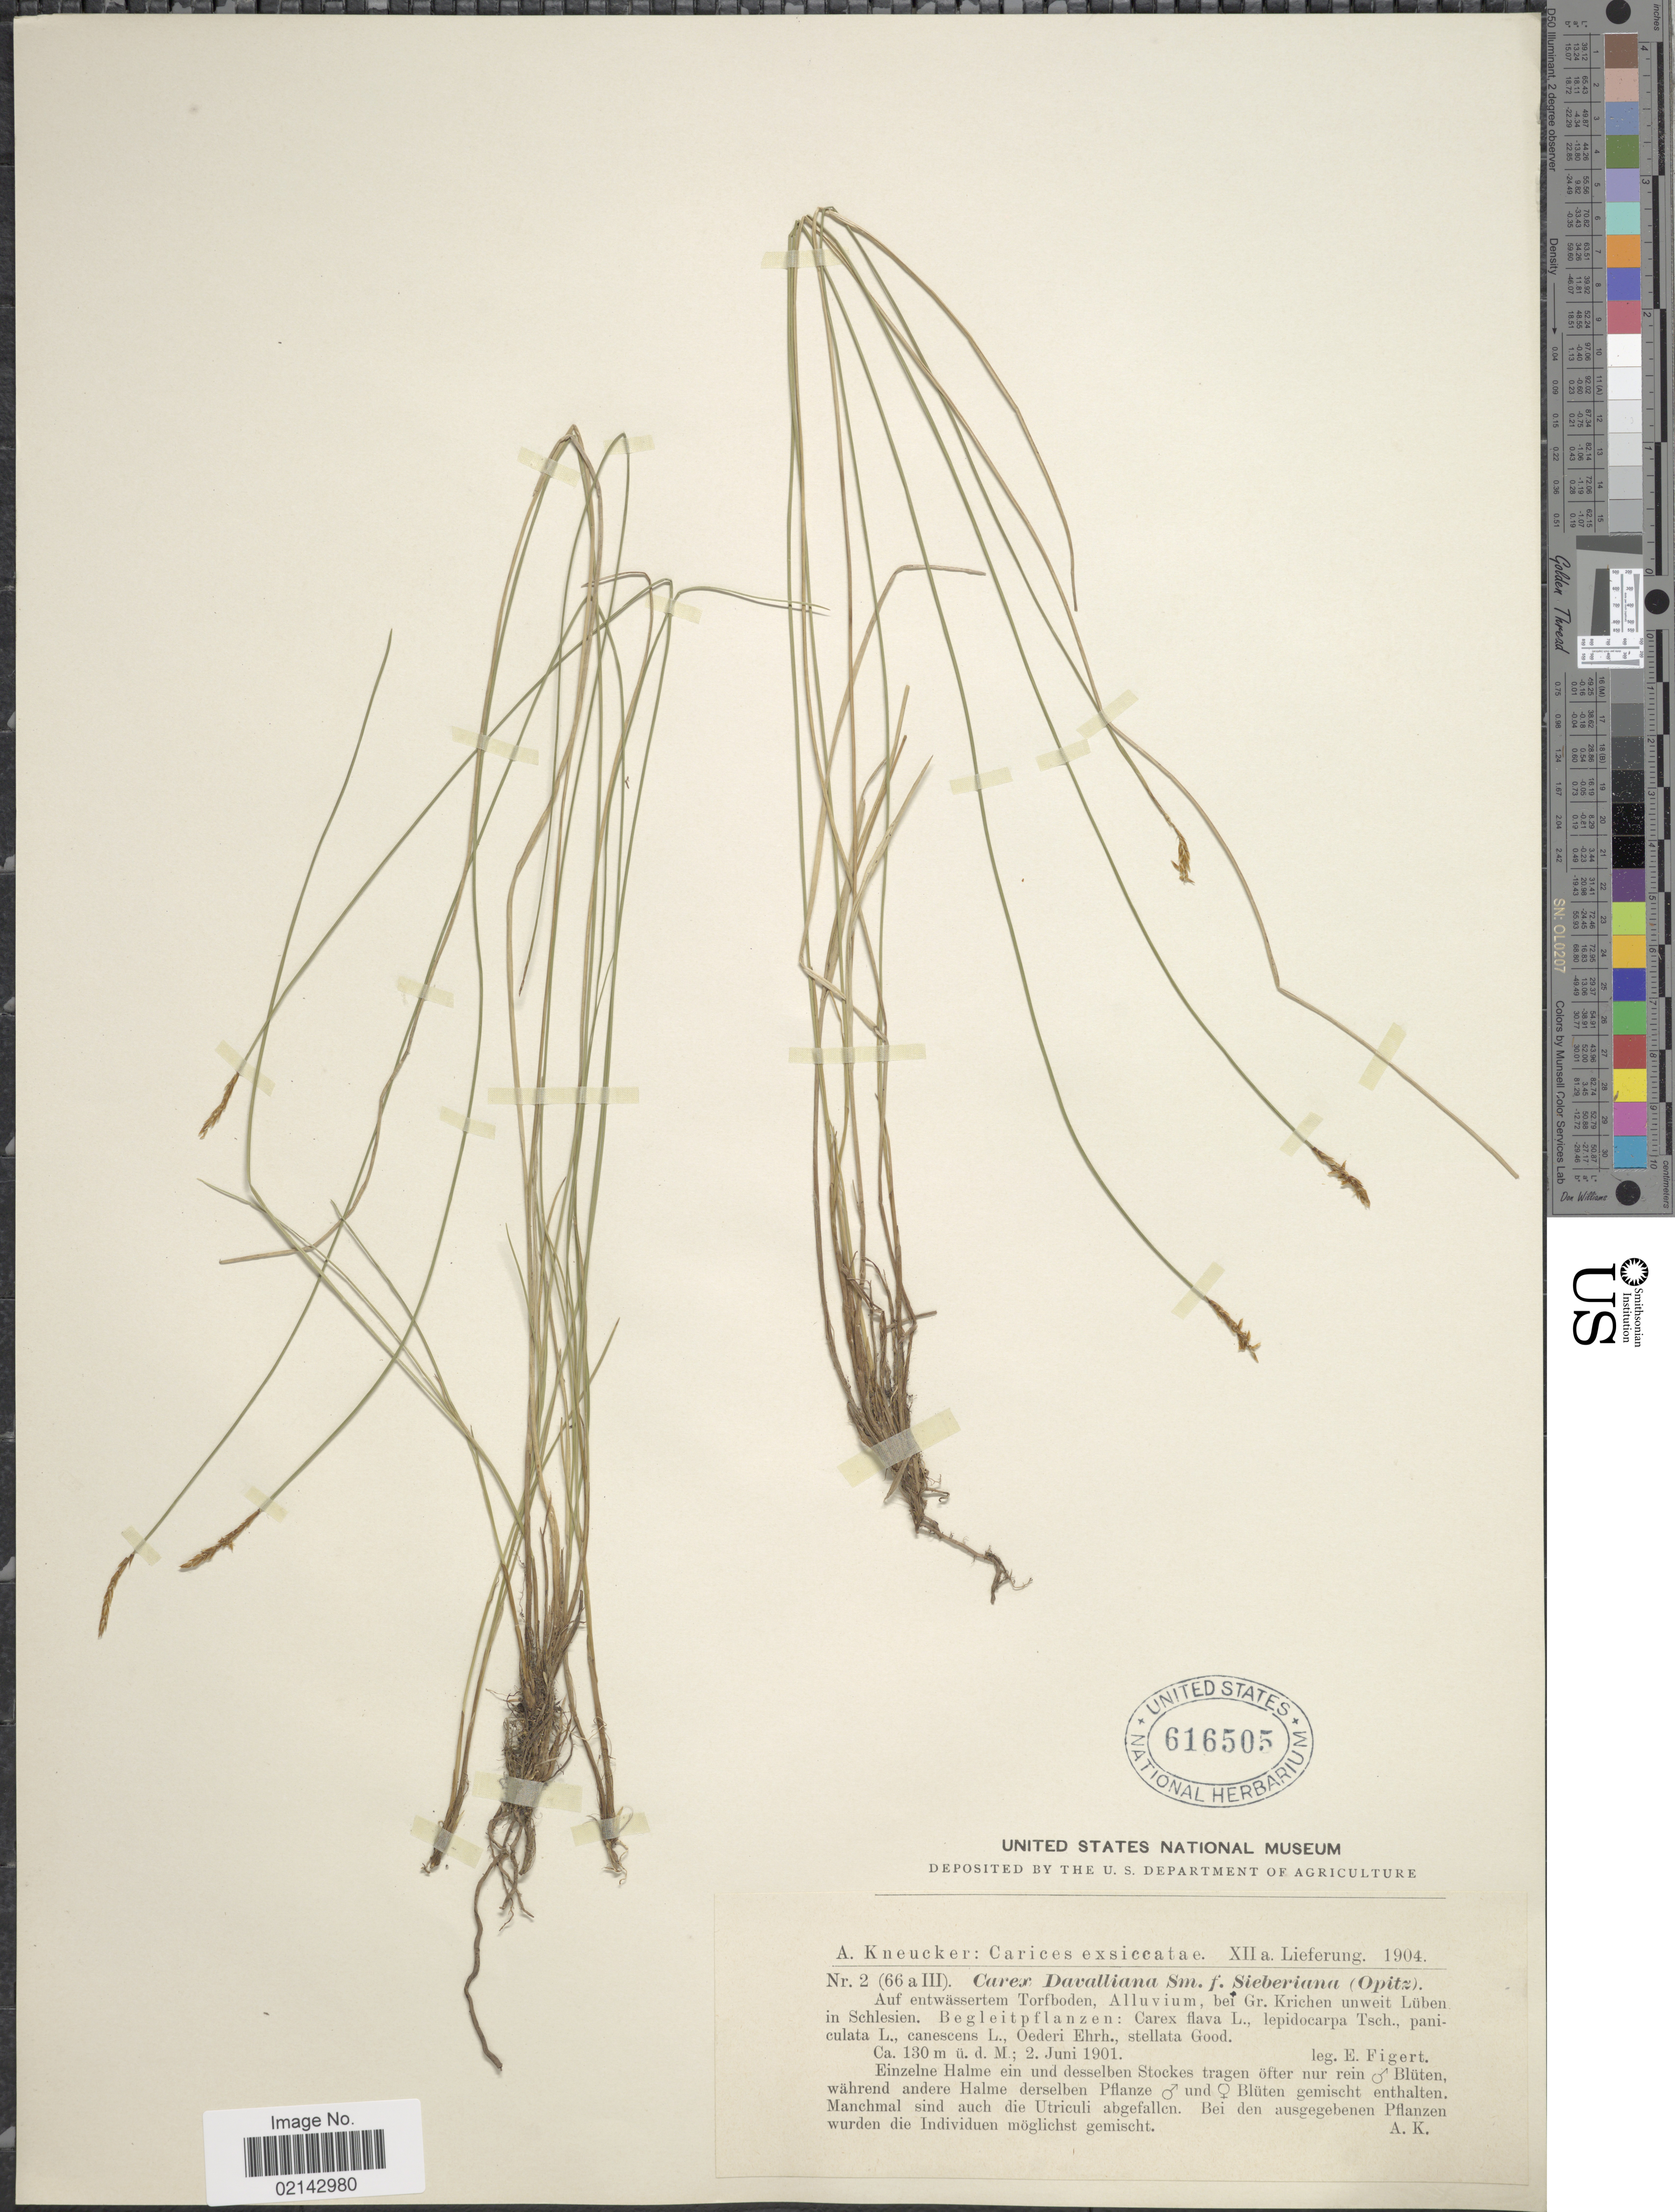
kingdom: Plantae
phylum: Tracheophyta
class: Liliopsida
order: Poales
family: Cyperaceae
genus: Carex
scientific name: Carex davalliana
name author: Sm.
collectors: E. Figert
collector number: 2 (66a III)?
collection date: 1901-06-02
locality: Carices, Auf eintwassertem Torfboden, Alluvium, bei Gr. Krichen unweit Luben in Schlesien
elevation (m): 130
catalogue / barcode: US 616505